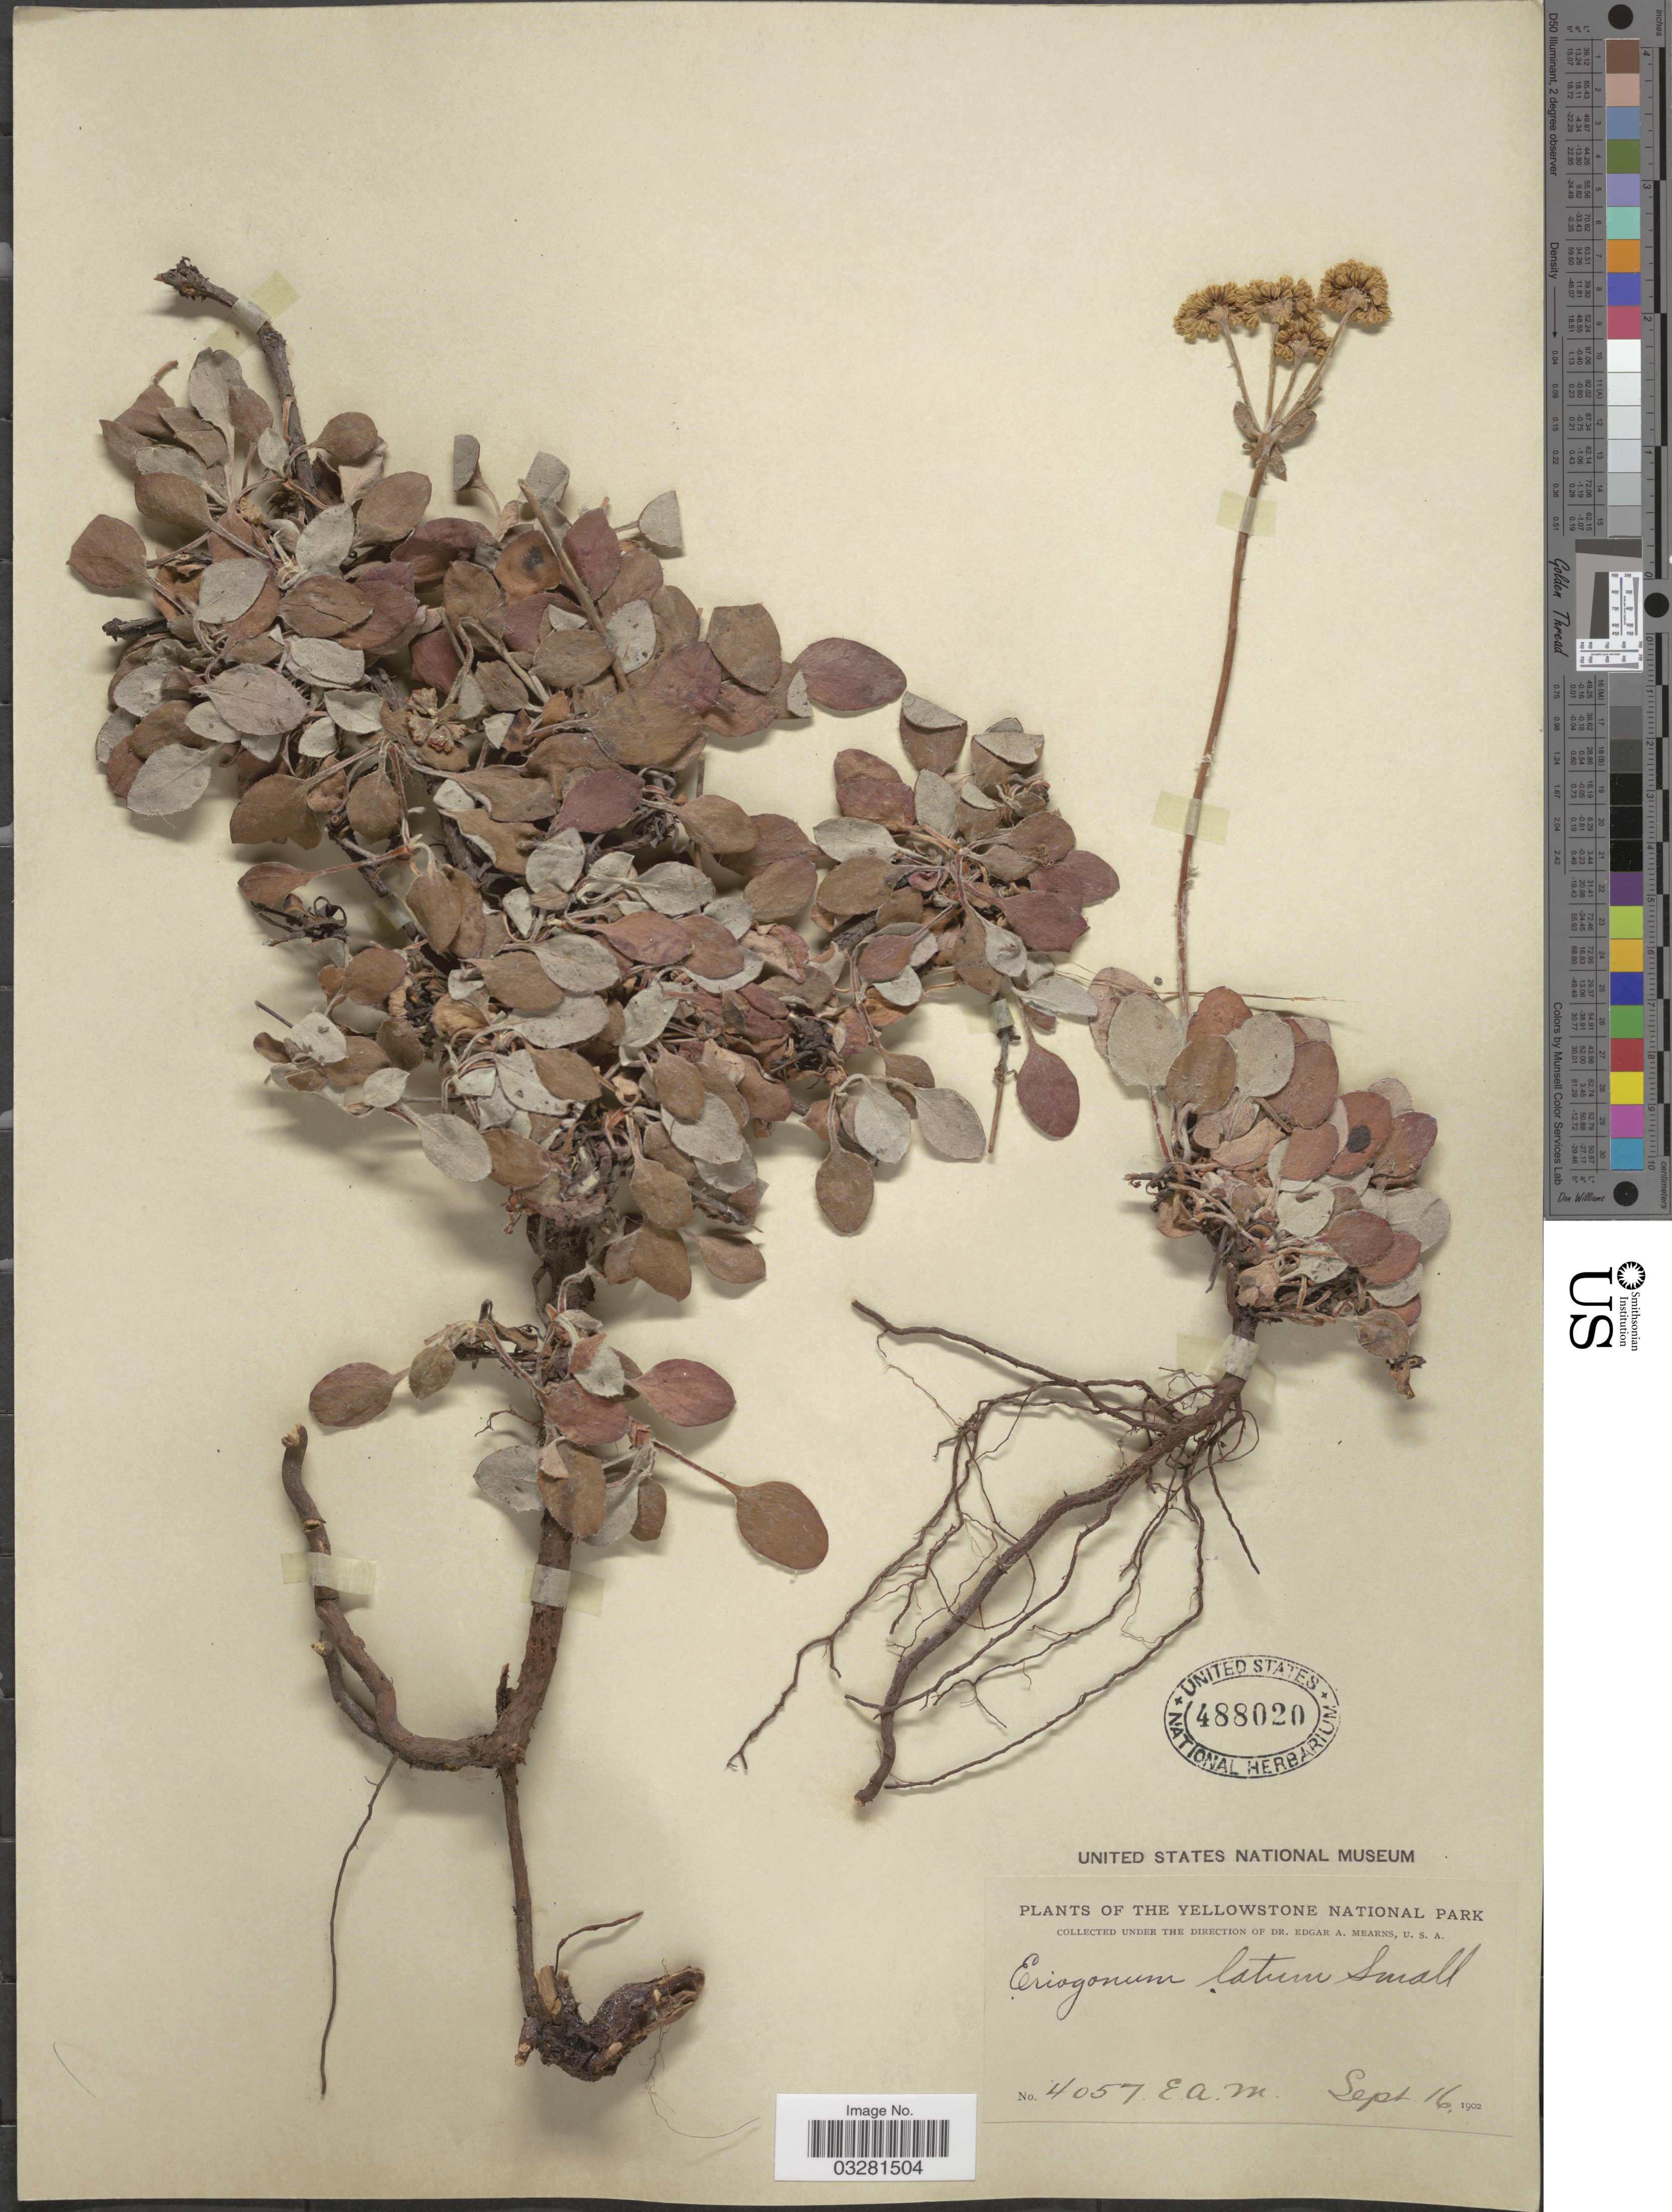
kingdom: Plantae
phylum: Tracheophyta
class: Magnoliopsida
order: Caryophyllales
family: Polygonaceae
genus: Eriogonum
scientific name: Eriogonum umbellatum var. umbellatum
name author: Torr.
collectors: E. A. Mearns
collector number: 4057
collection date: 1902-09-16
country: United States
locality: The Yellowstone National Park.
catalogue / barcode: US 488020